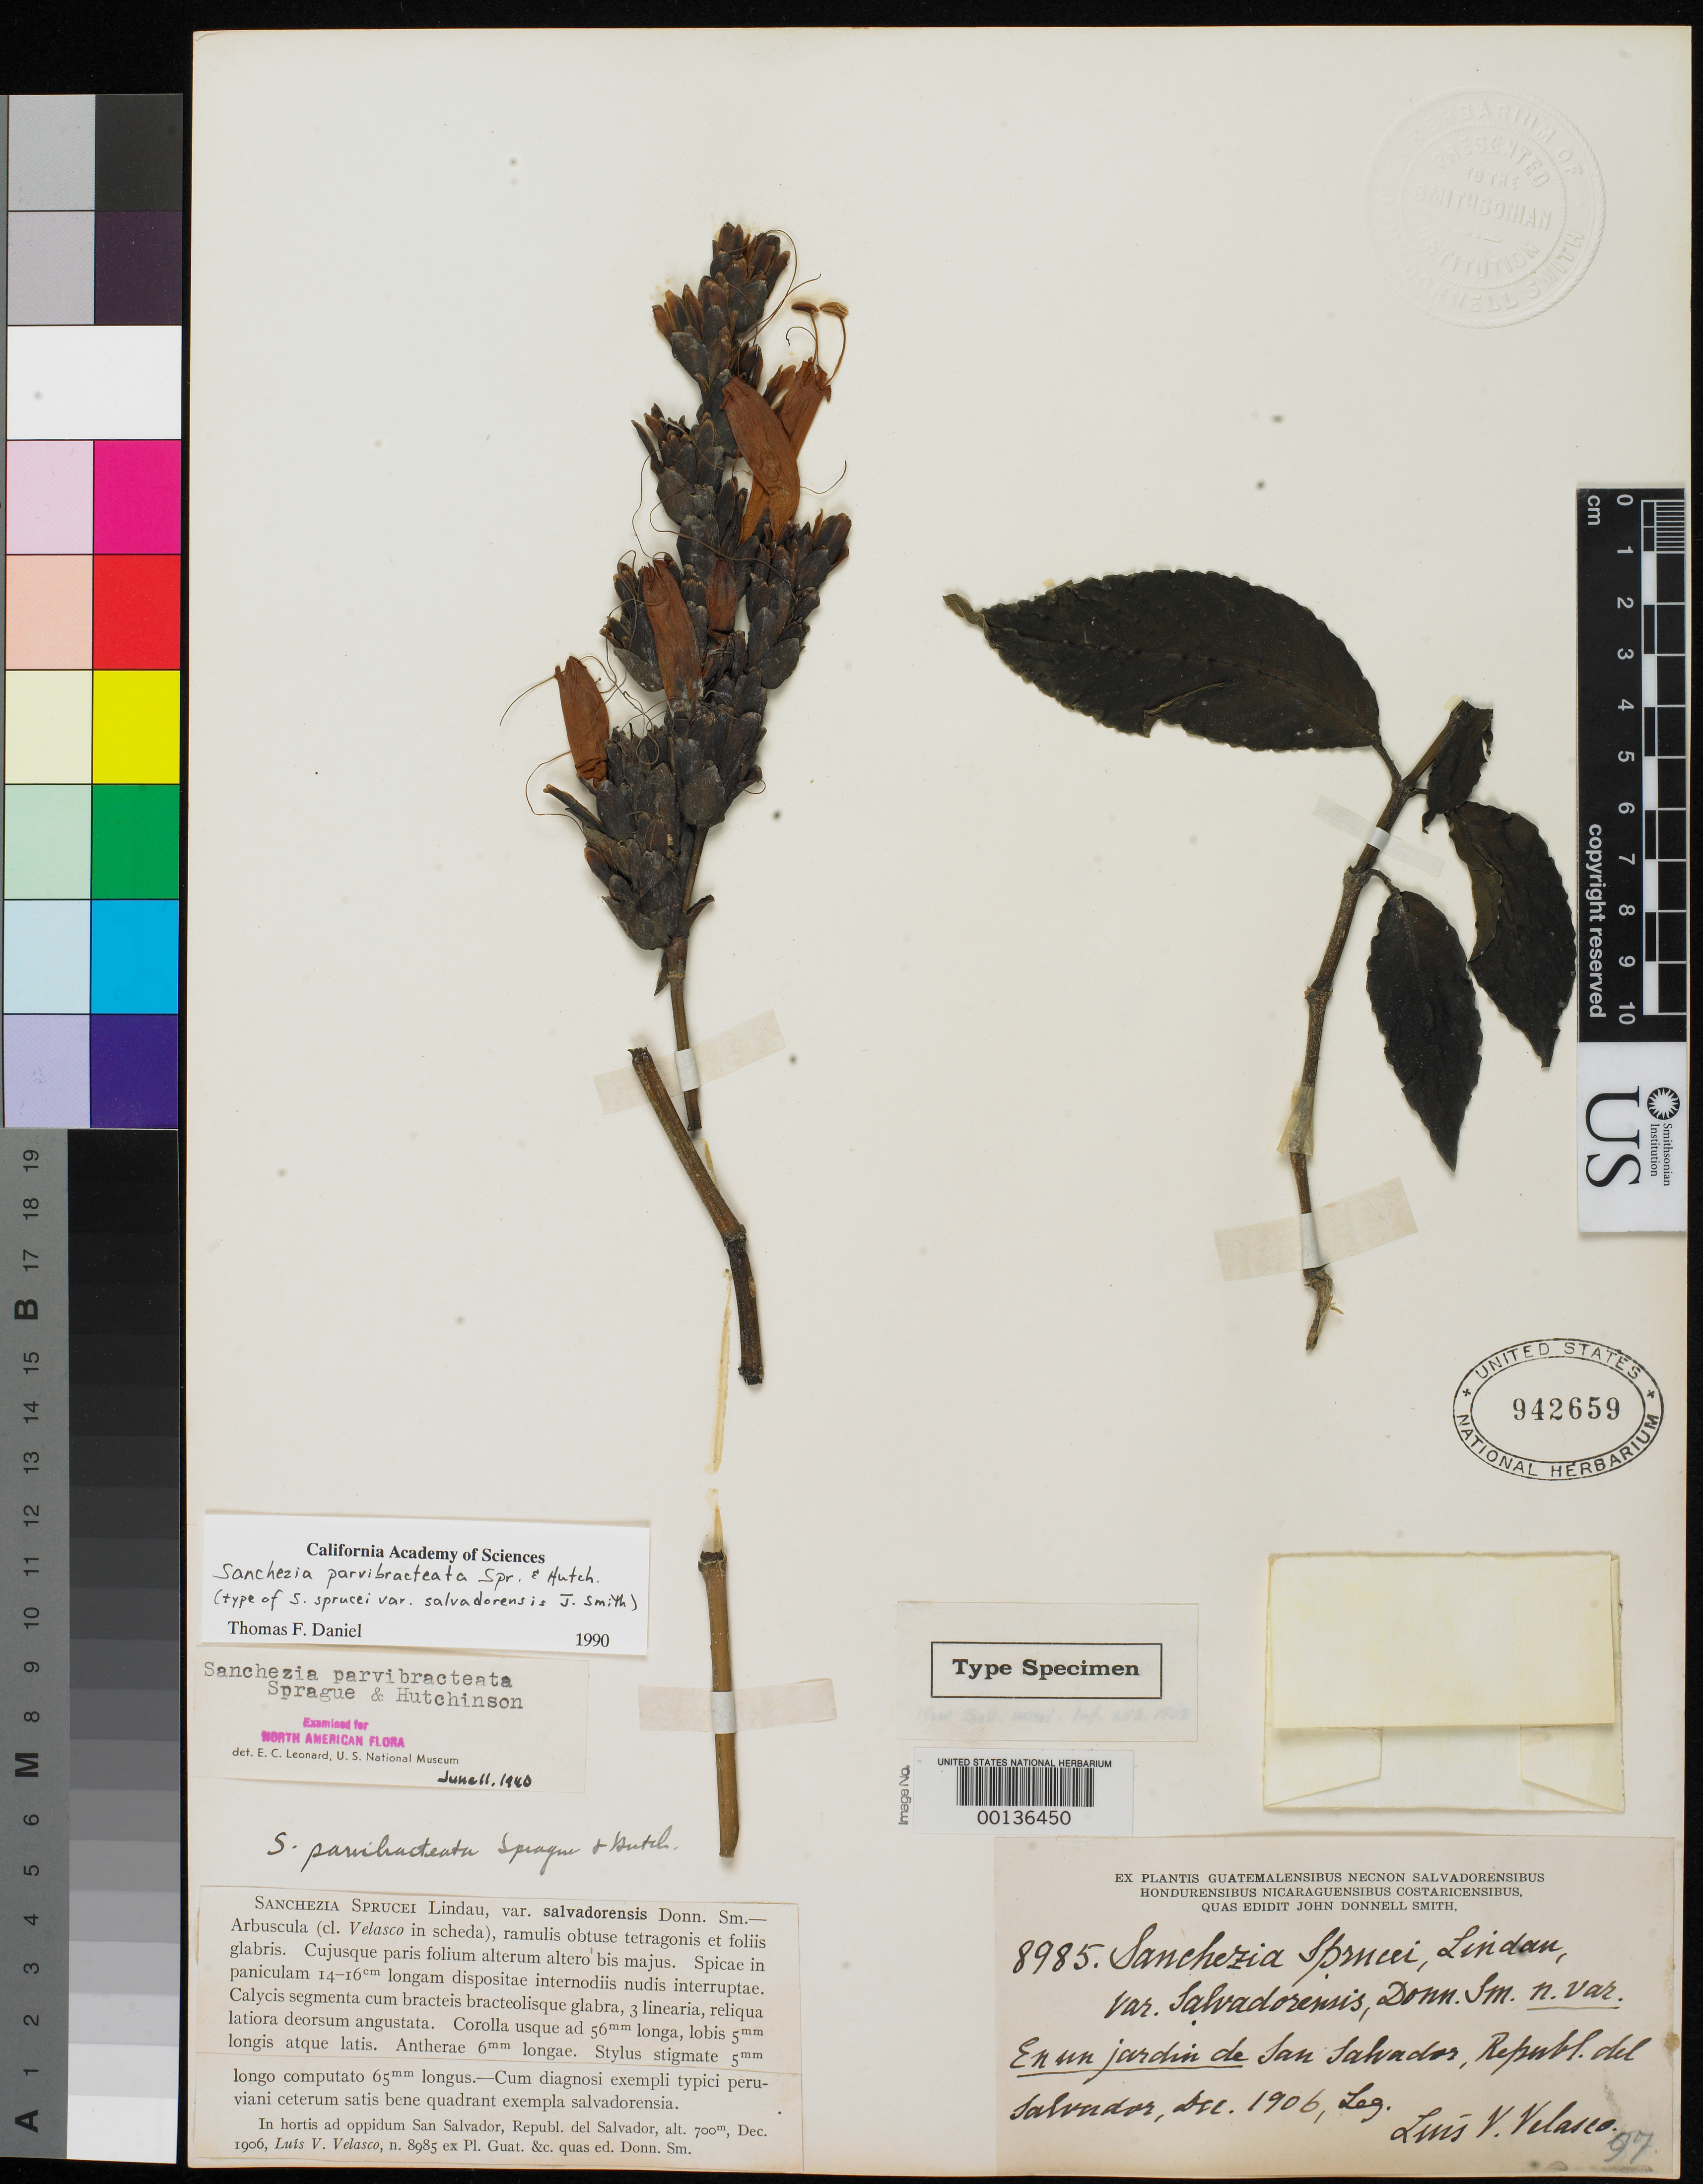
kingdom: Plantae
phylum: Tracheophyta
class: Magnoliopsida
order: Lamiales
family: Acanthaceae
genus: Sanchezia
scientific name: Sanchezia sprucei var. salvadorensis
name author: Donn. Sm.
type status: Type Collection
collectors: L. Velasco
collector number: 8985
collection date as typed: Dec 1906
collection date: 1906-12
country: El Salvador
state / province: San Salvador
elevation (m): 700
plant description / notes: One of two sheets received ex John Donnell Smith herbarium (USNH 942658, 942659).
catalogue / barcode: US 942659